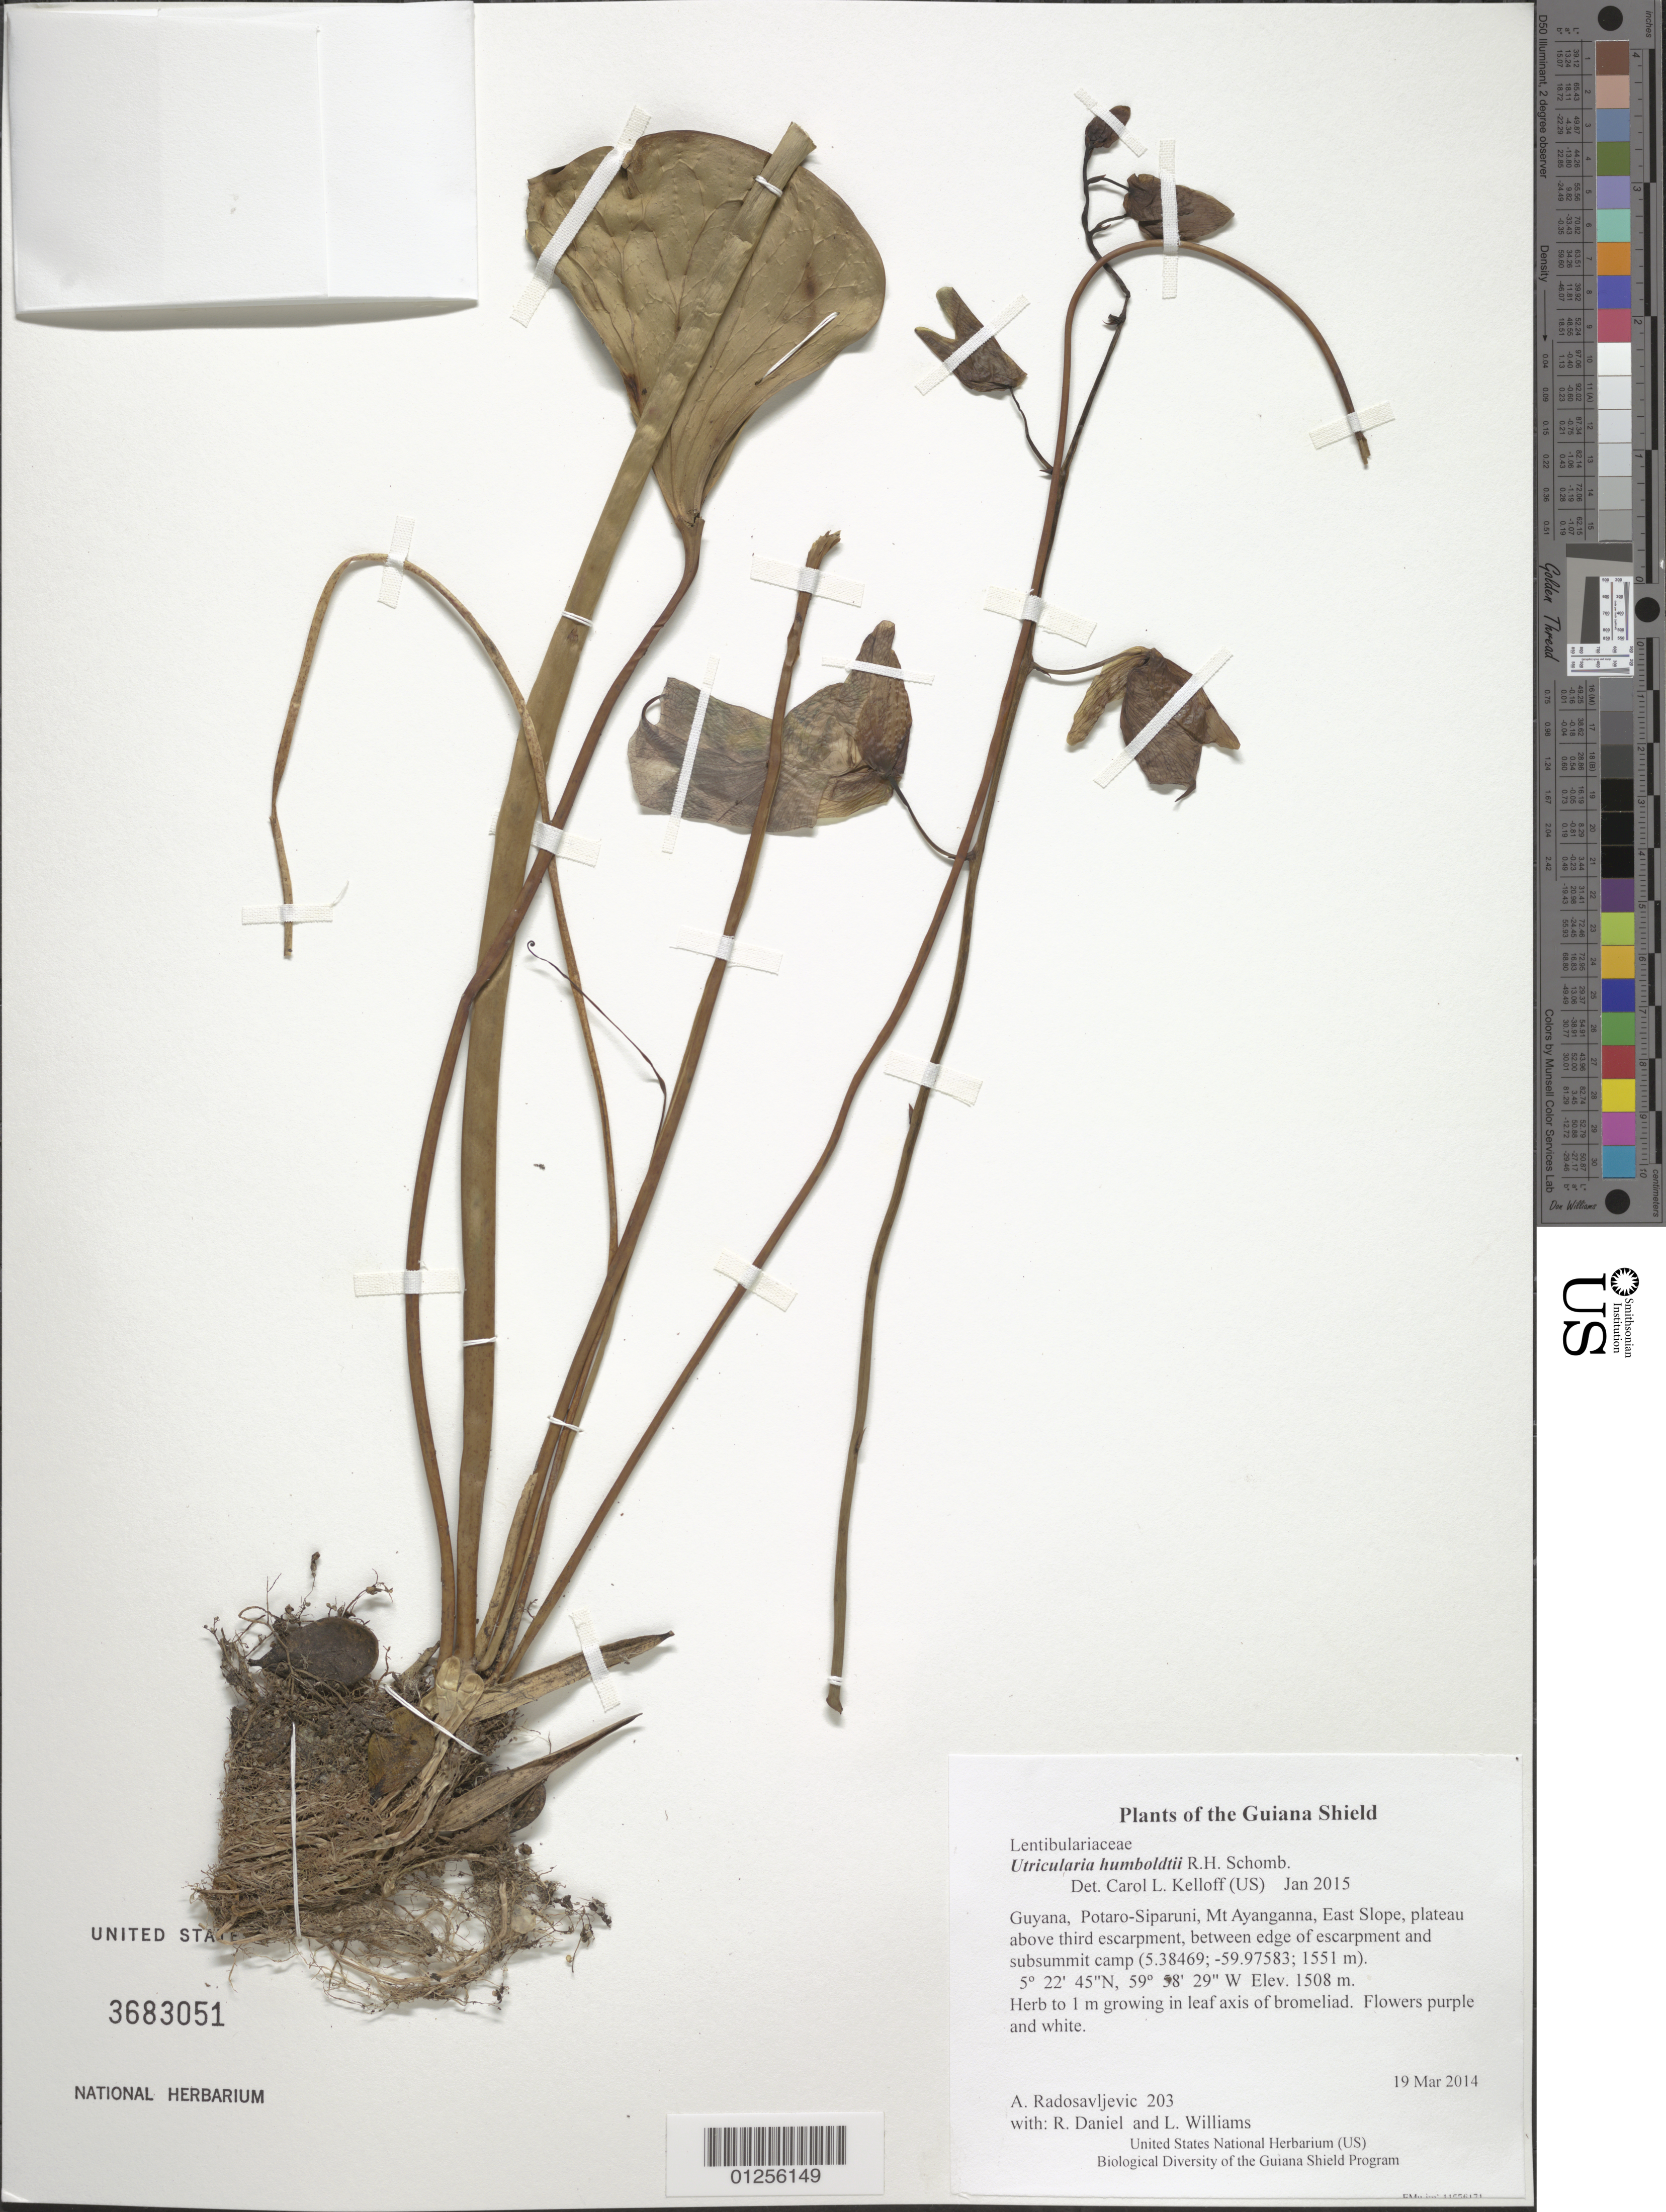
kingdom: Plantae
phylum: Tracheophyta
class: Magnoliopsida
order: Lamiales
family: Lentibulariaceae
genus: Utricularia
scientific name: Utricularia humboldtii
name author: R.H. Schomb.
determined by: Kelloff, Carol L., (US), Smithsonian Institution - National Museum of Natural History (UNITED STATES)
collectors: A. Radosavljevic, R. Daniel & L. Williams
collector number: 203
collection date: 2014-03-19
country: Guyana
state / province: Potaro-Siparuni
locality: Mt Ayanganna, East Slope, plateau above third escarpment, between edge of escarpment and subsummit camp (5.38469; -59.97583; 1551 m).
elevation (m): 1508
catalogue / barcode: US 3683051